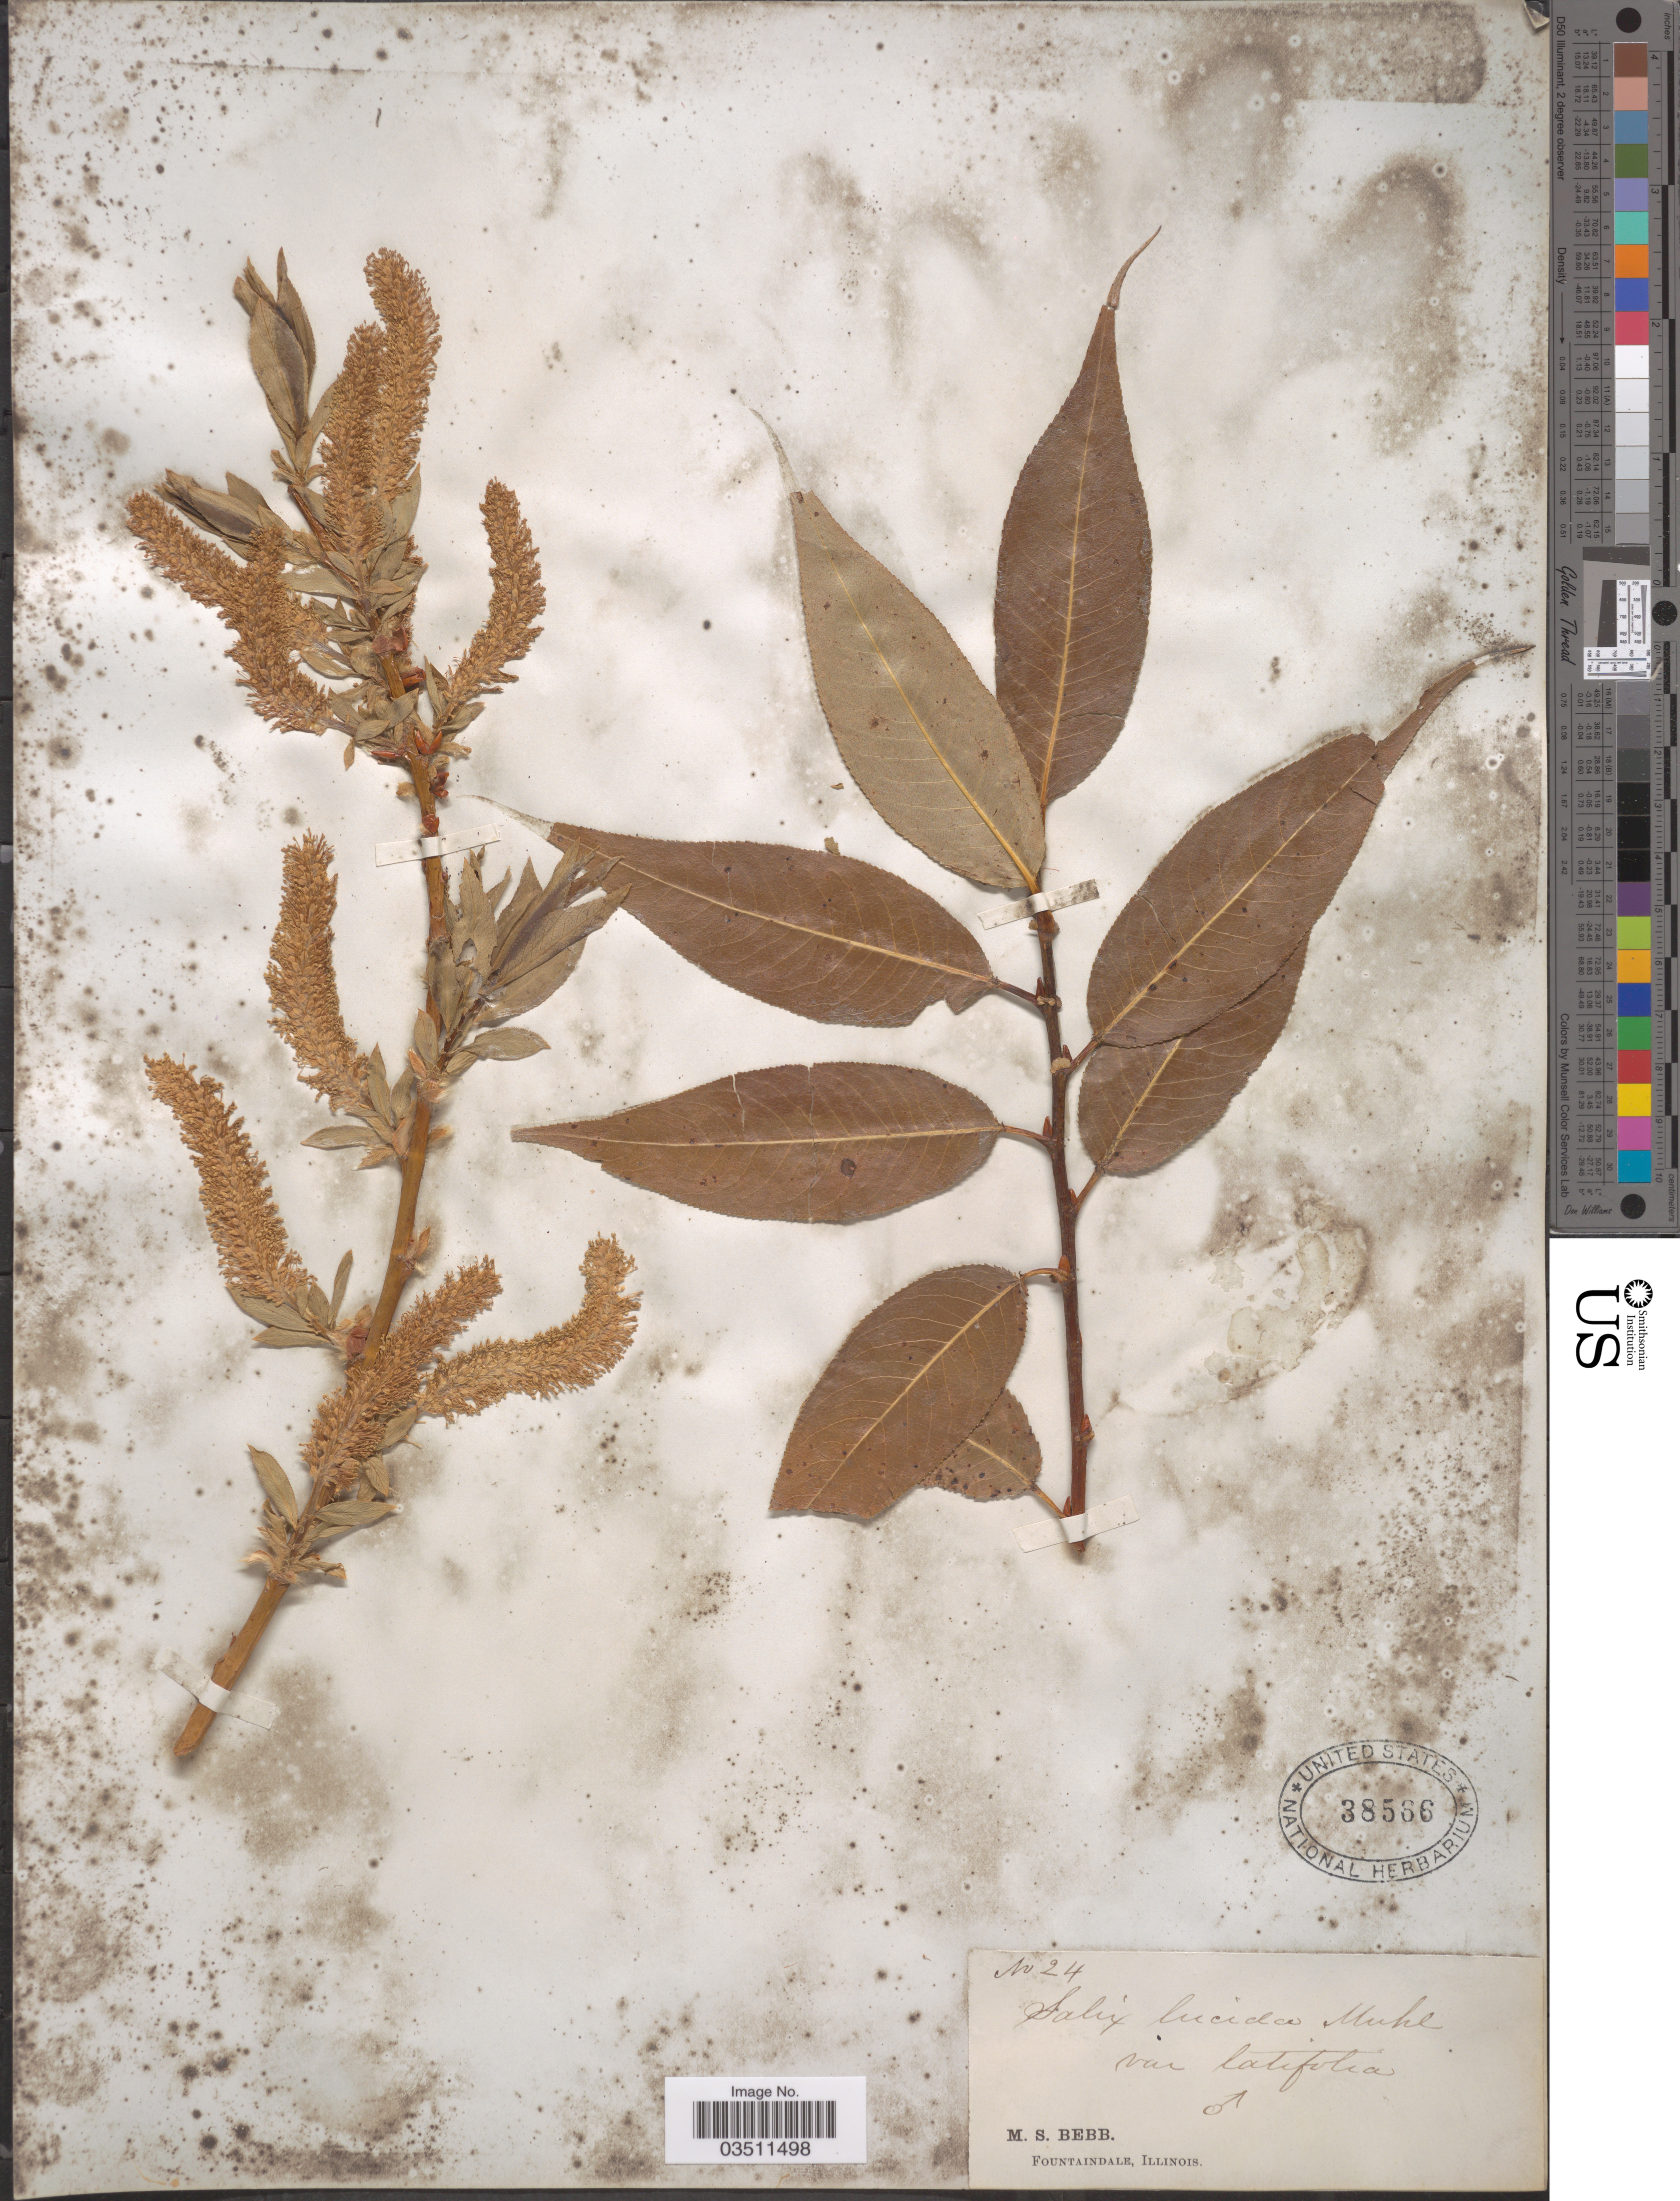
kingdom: Plantae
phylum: Tracheophyta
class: Magnoliopsida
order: Malpighiales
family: Salicaceae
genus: Salix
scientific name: Salix lucida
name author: Muhl.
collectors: M. Bebb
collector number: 24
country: United States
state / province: Illinois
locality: Fountaindale.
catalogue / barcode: US 38566